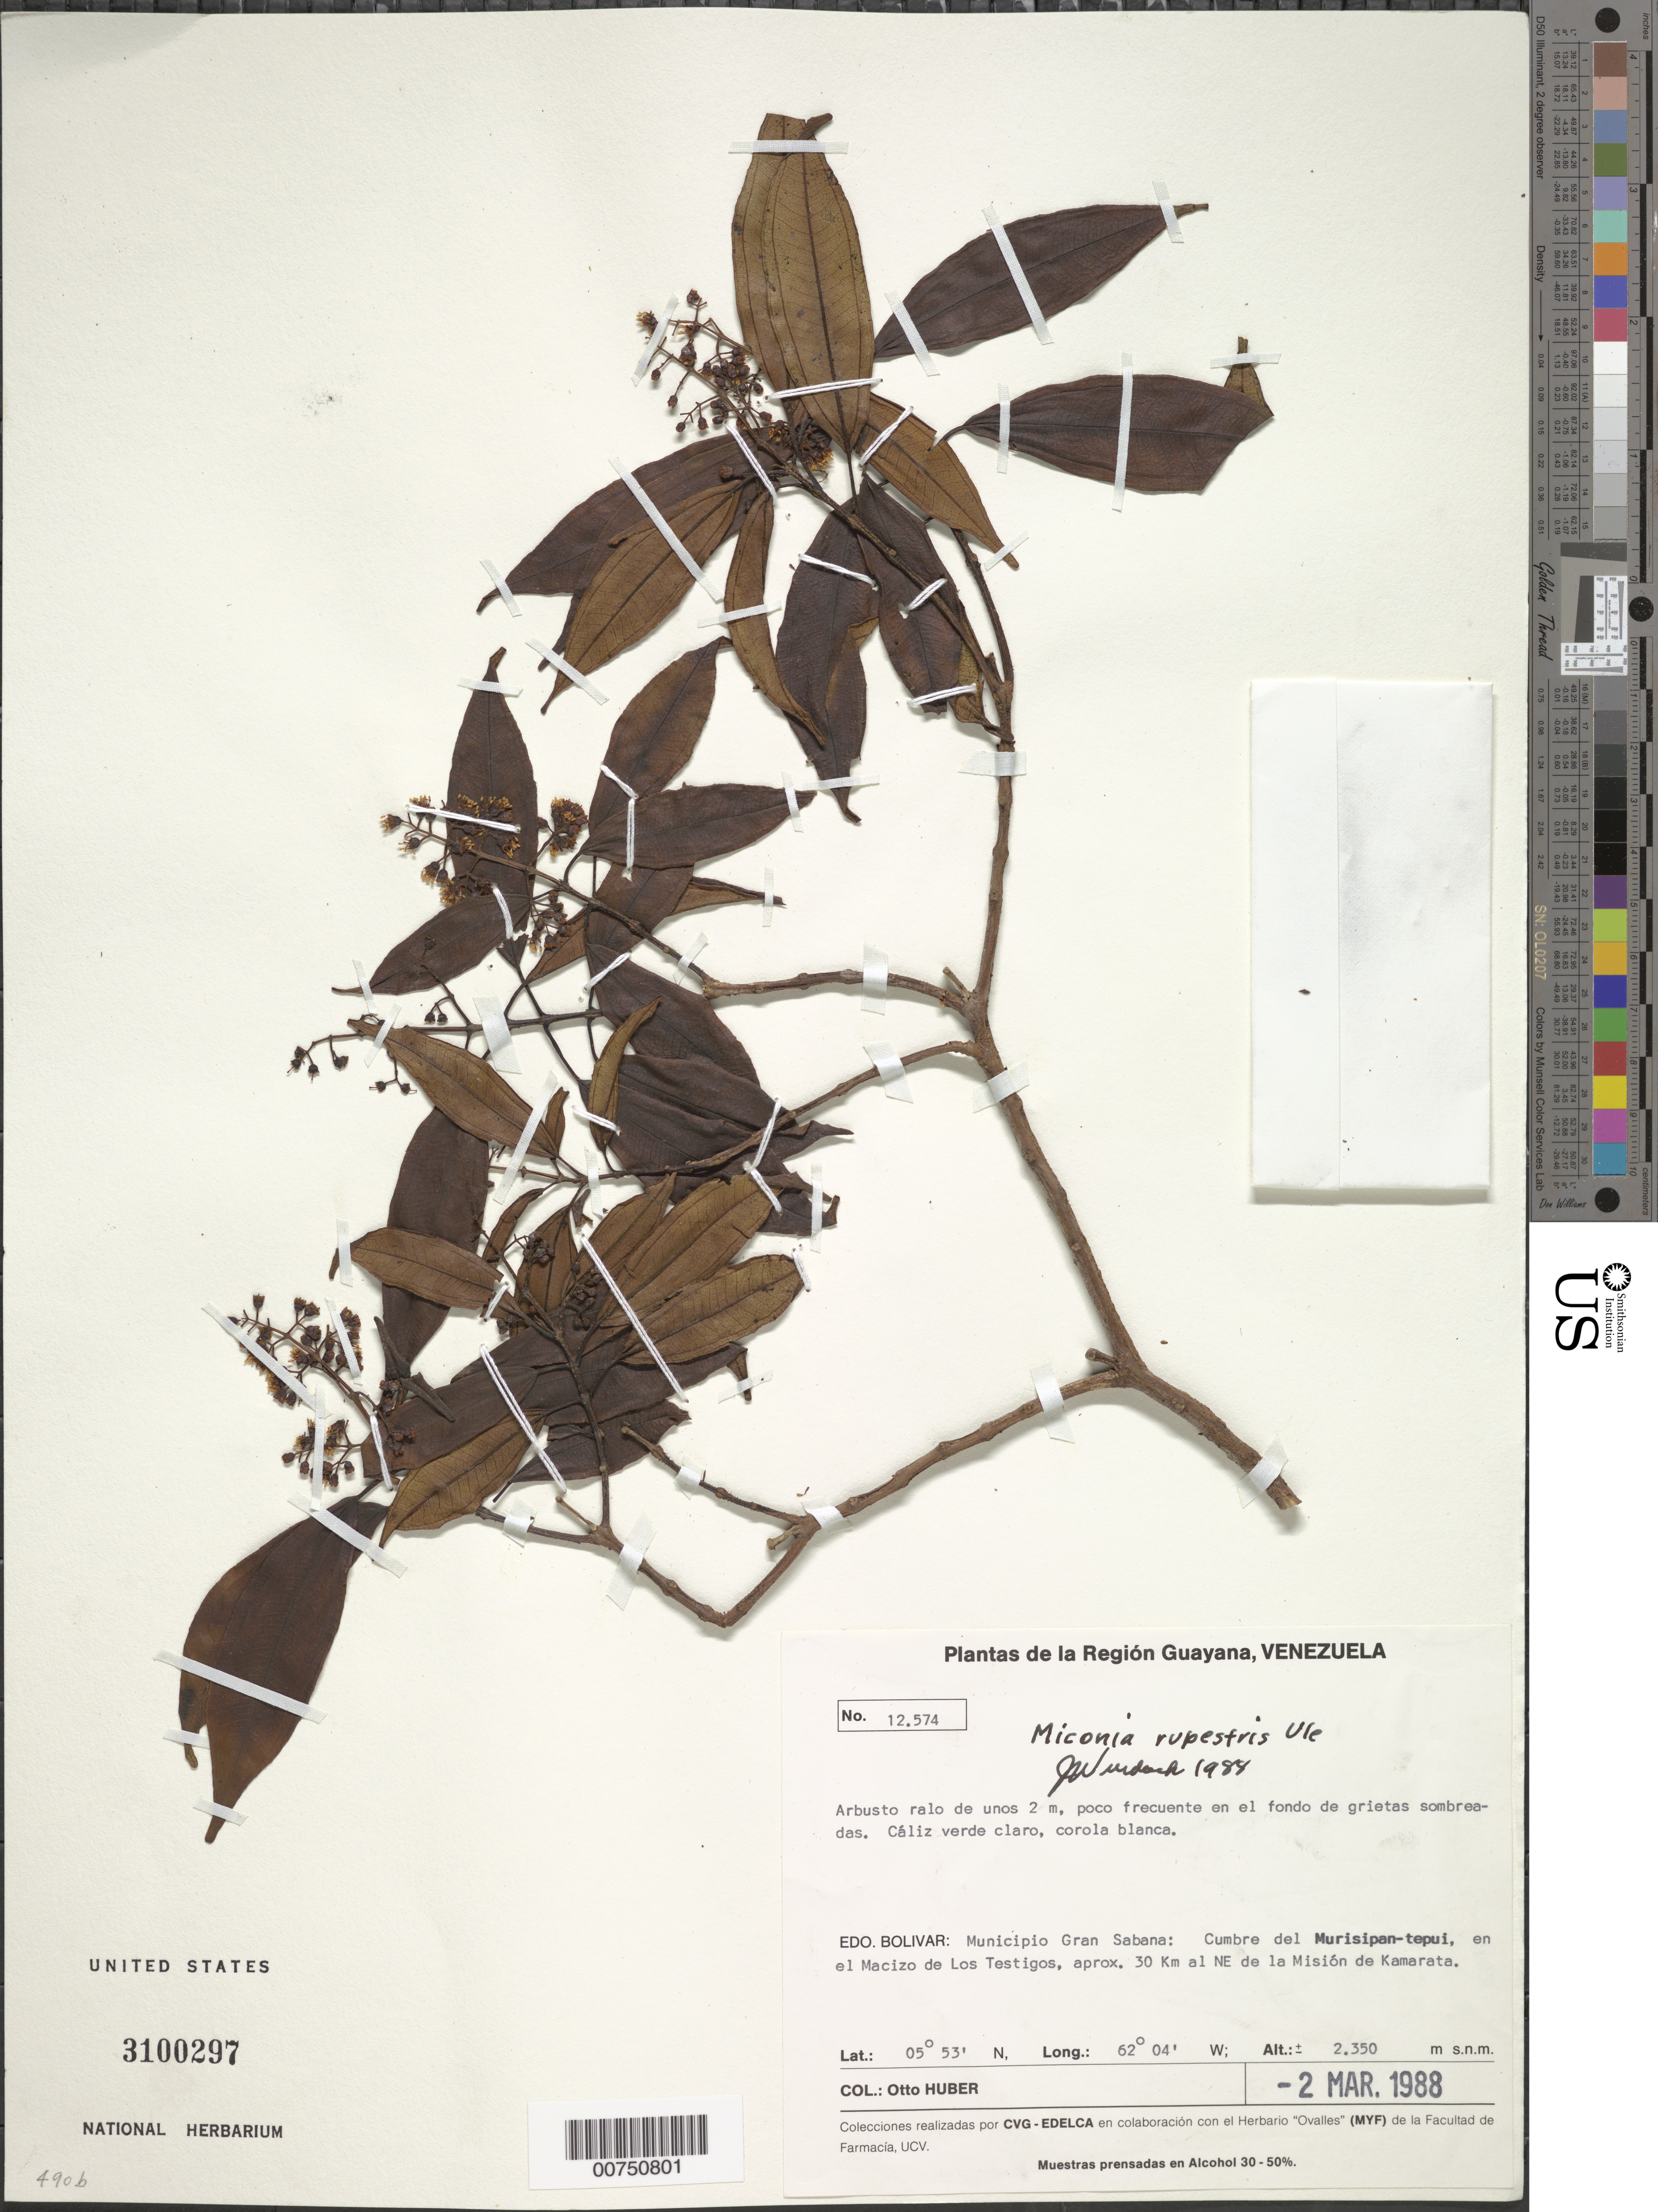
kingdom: Plantae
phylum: Tracheophyta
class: Magnoliopsida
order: Myrtales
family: Melastomataceae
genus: Miconia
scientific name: Miconia rupestris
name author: Ule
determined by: Wurdack, John J., (US), US (UNITED STATES)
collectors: O. Huber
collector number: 12574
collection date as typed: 2-Mar-88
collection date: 1988-03-02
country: Venezuela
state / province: Bolívar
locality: Mun. Gran Sabana, Murisipan-tepuí, en el Macizo de Los Testigos, 30 km NE de la Misión de Kamarata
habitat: Fondo de grietas sombreadas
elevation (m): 2350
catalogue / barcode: US 3100297